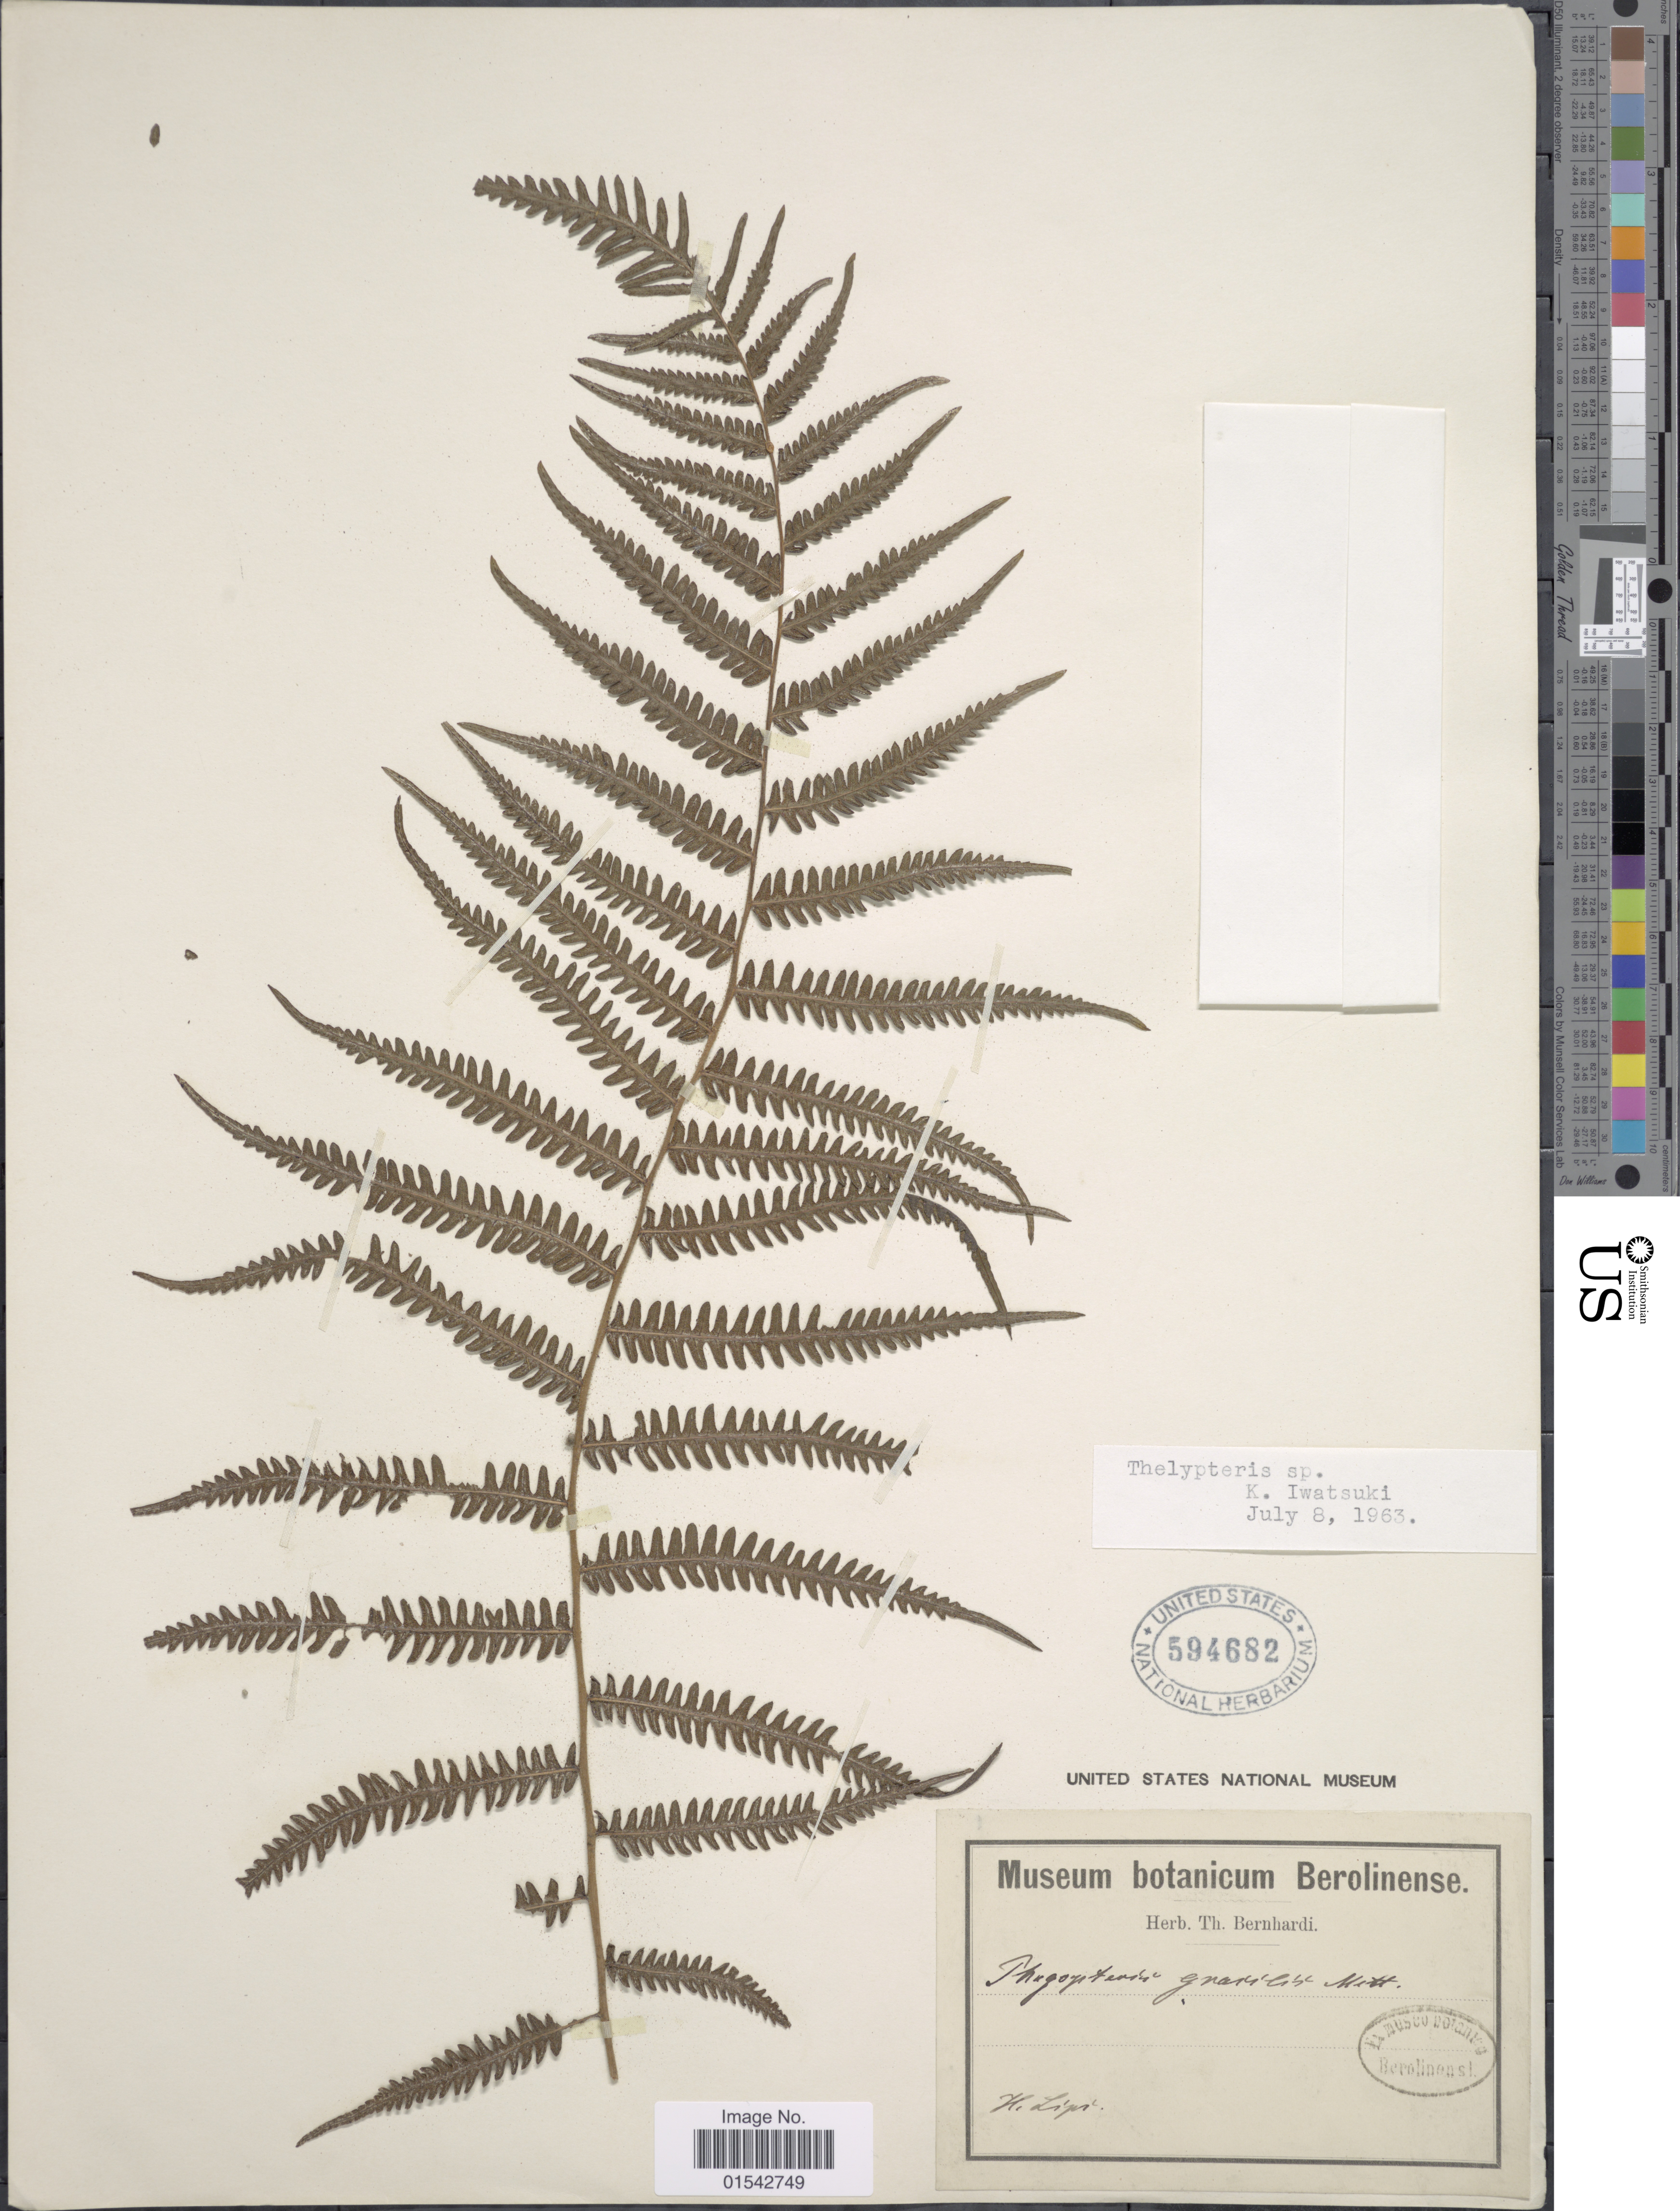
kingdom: Plantae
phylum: Tracheophyta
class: Polypodiopsida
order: Polypodiales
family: Thelypteridaceae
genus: Cyclosorus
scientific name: Cyclosorus sp.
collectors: K. Iwatsuki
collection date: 1963-07-08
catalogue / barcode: US 594682